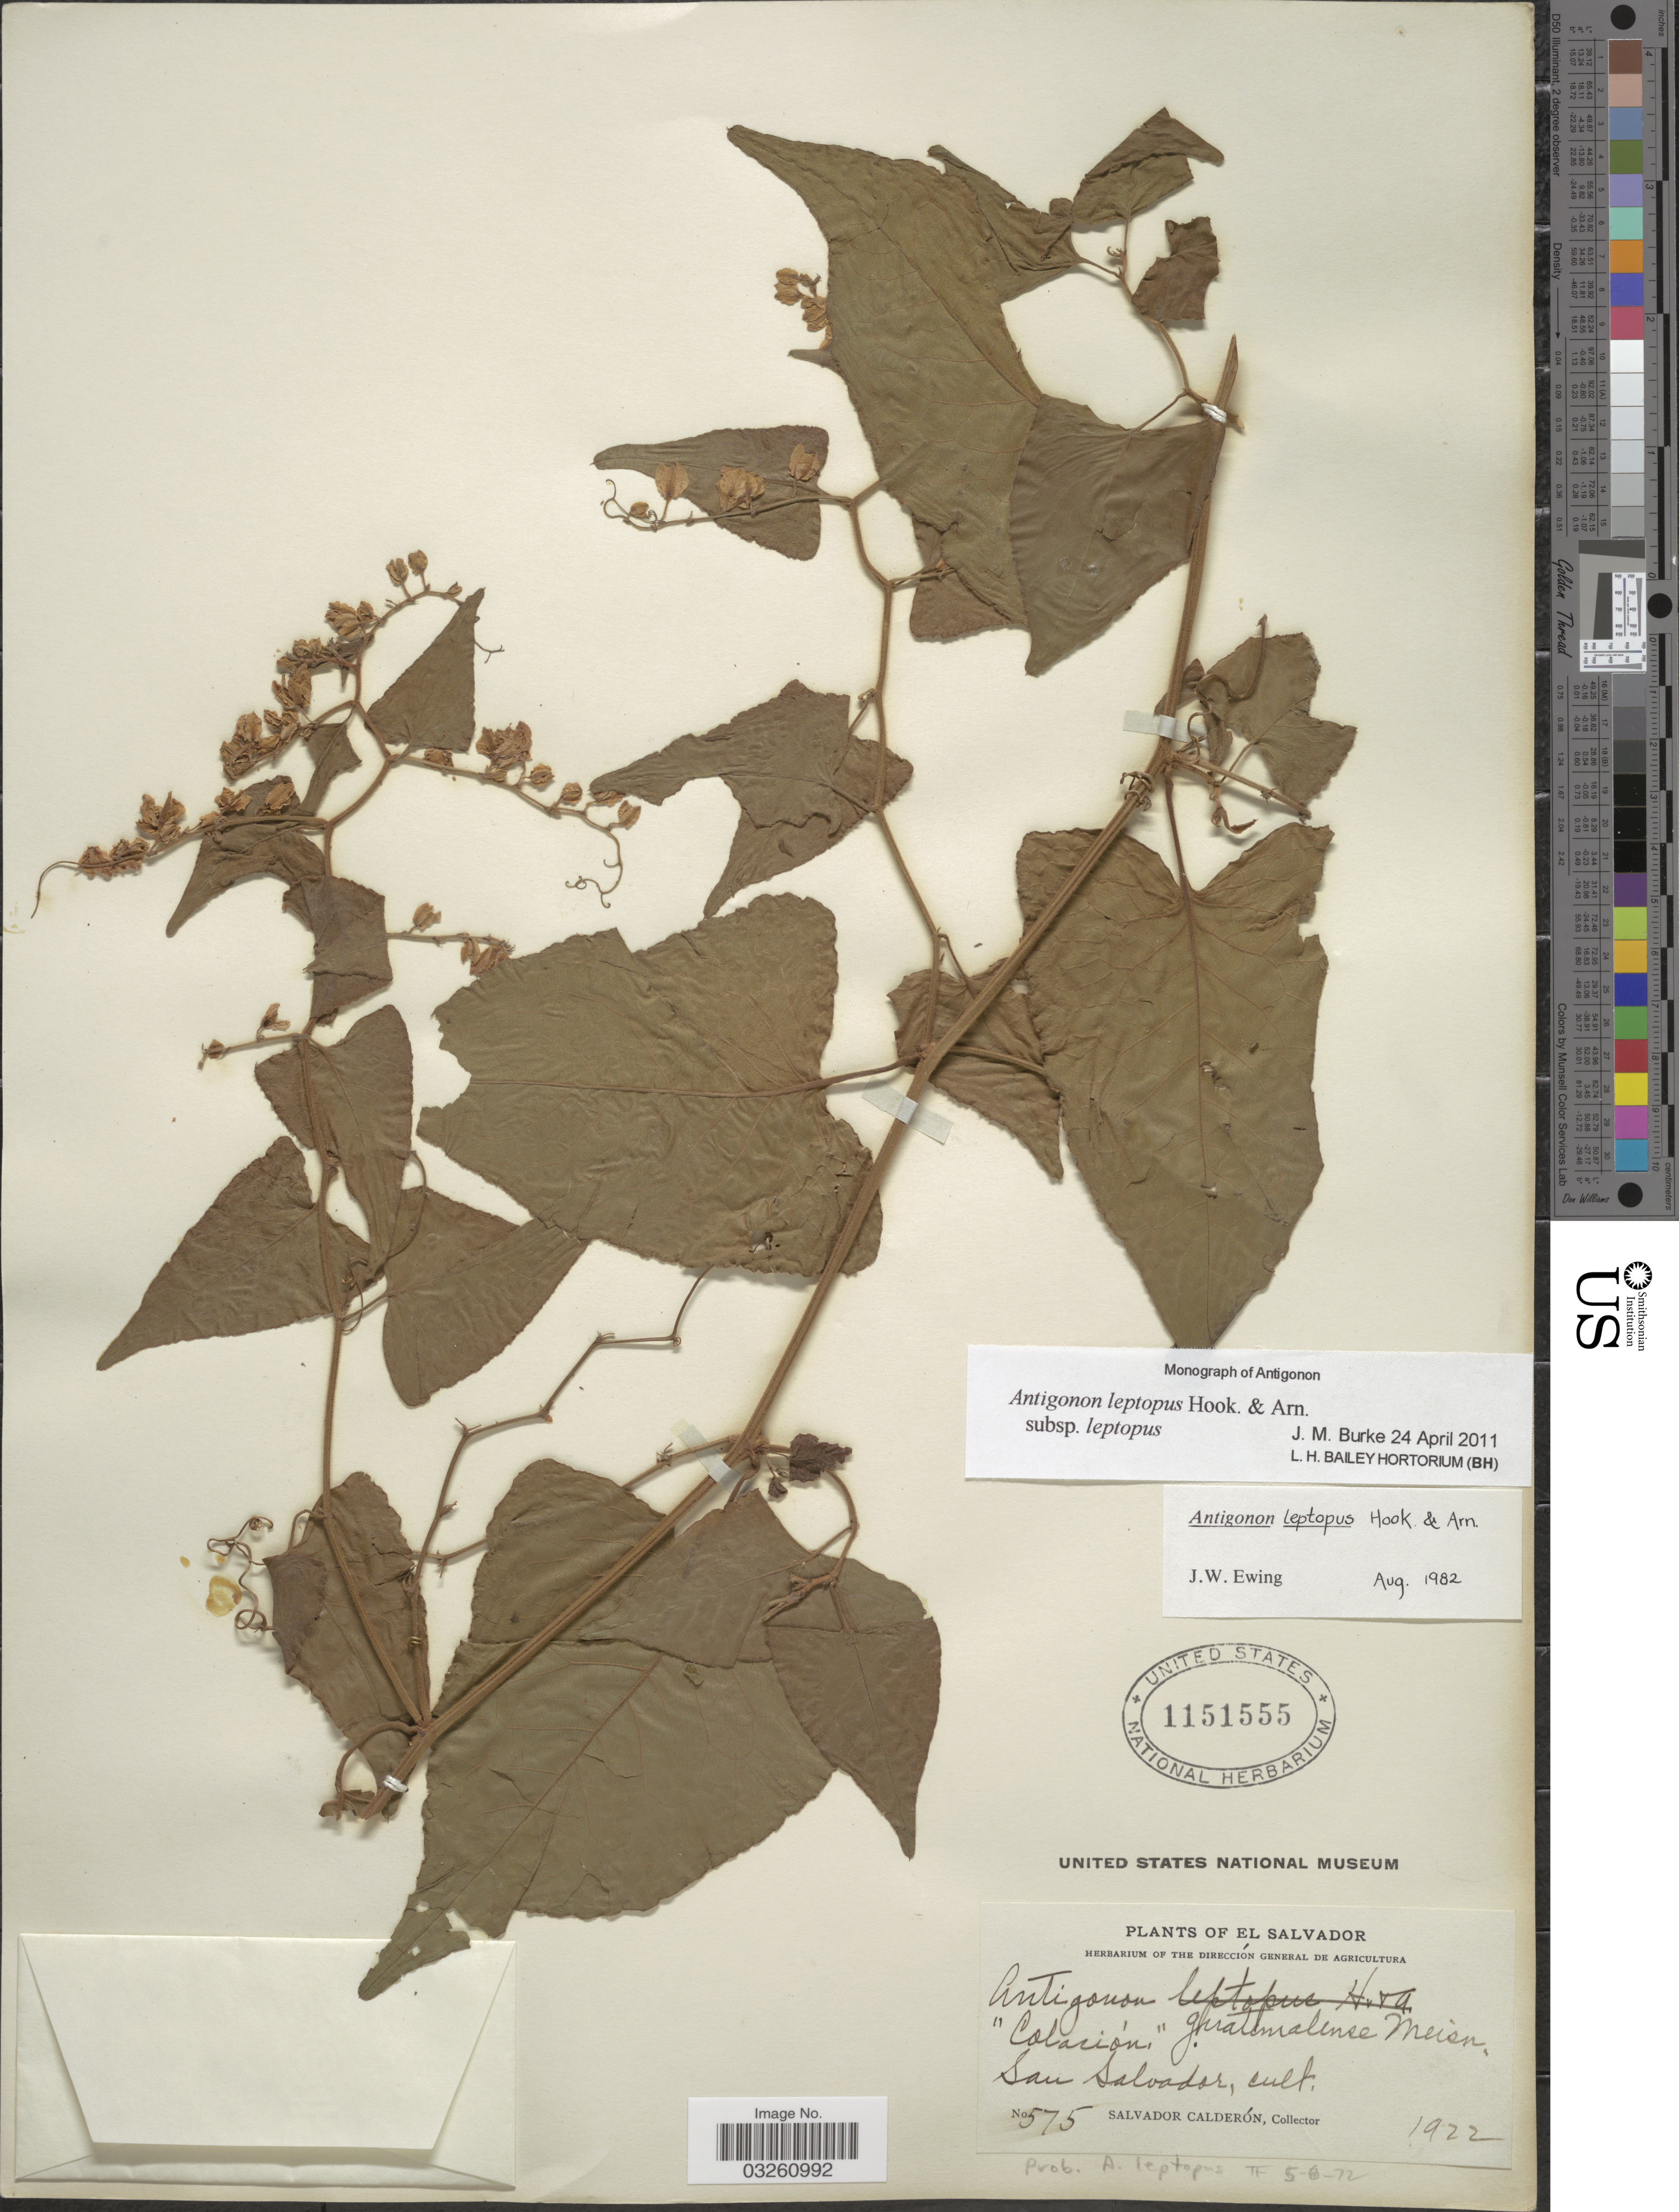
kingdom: Plantae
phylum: Tracheophyta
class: Magnoliopsida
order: Caryophyllales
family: Polygonaceae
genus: Antigonon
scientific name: Antigonon leptopus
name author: Hook. & Arn.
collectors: S. Calderón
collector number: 575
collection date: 1922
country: El Salvador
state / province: San Salvador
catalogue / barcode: US 1151555